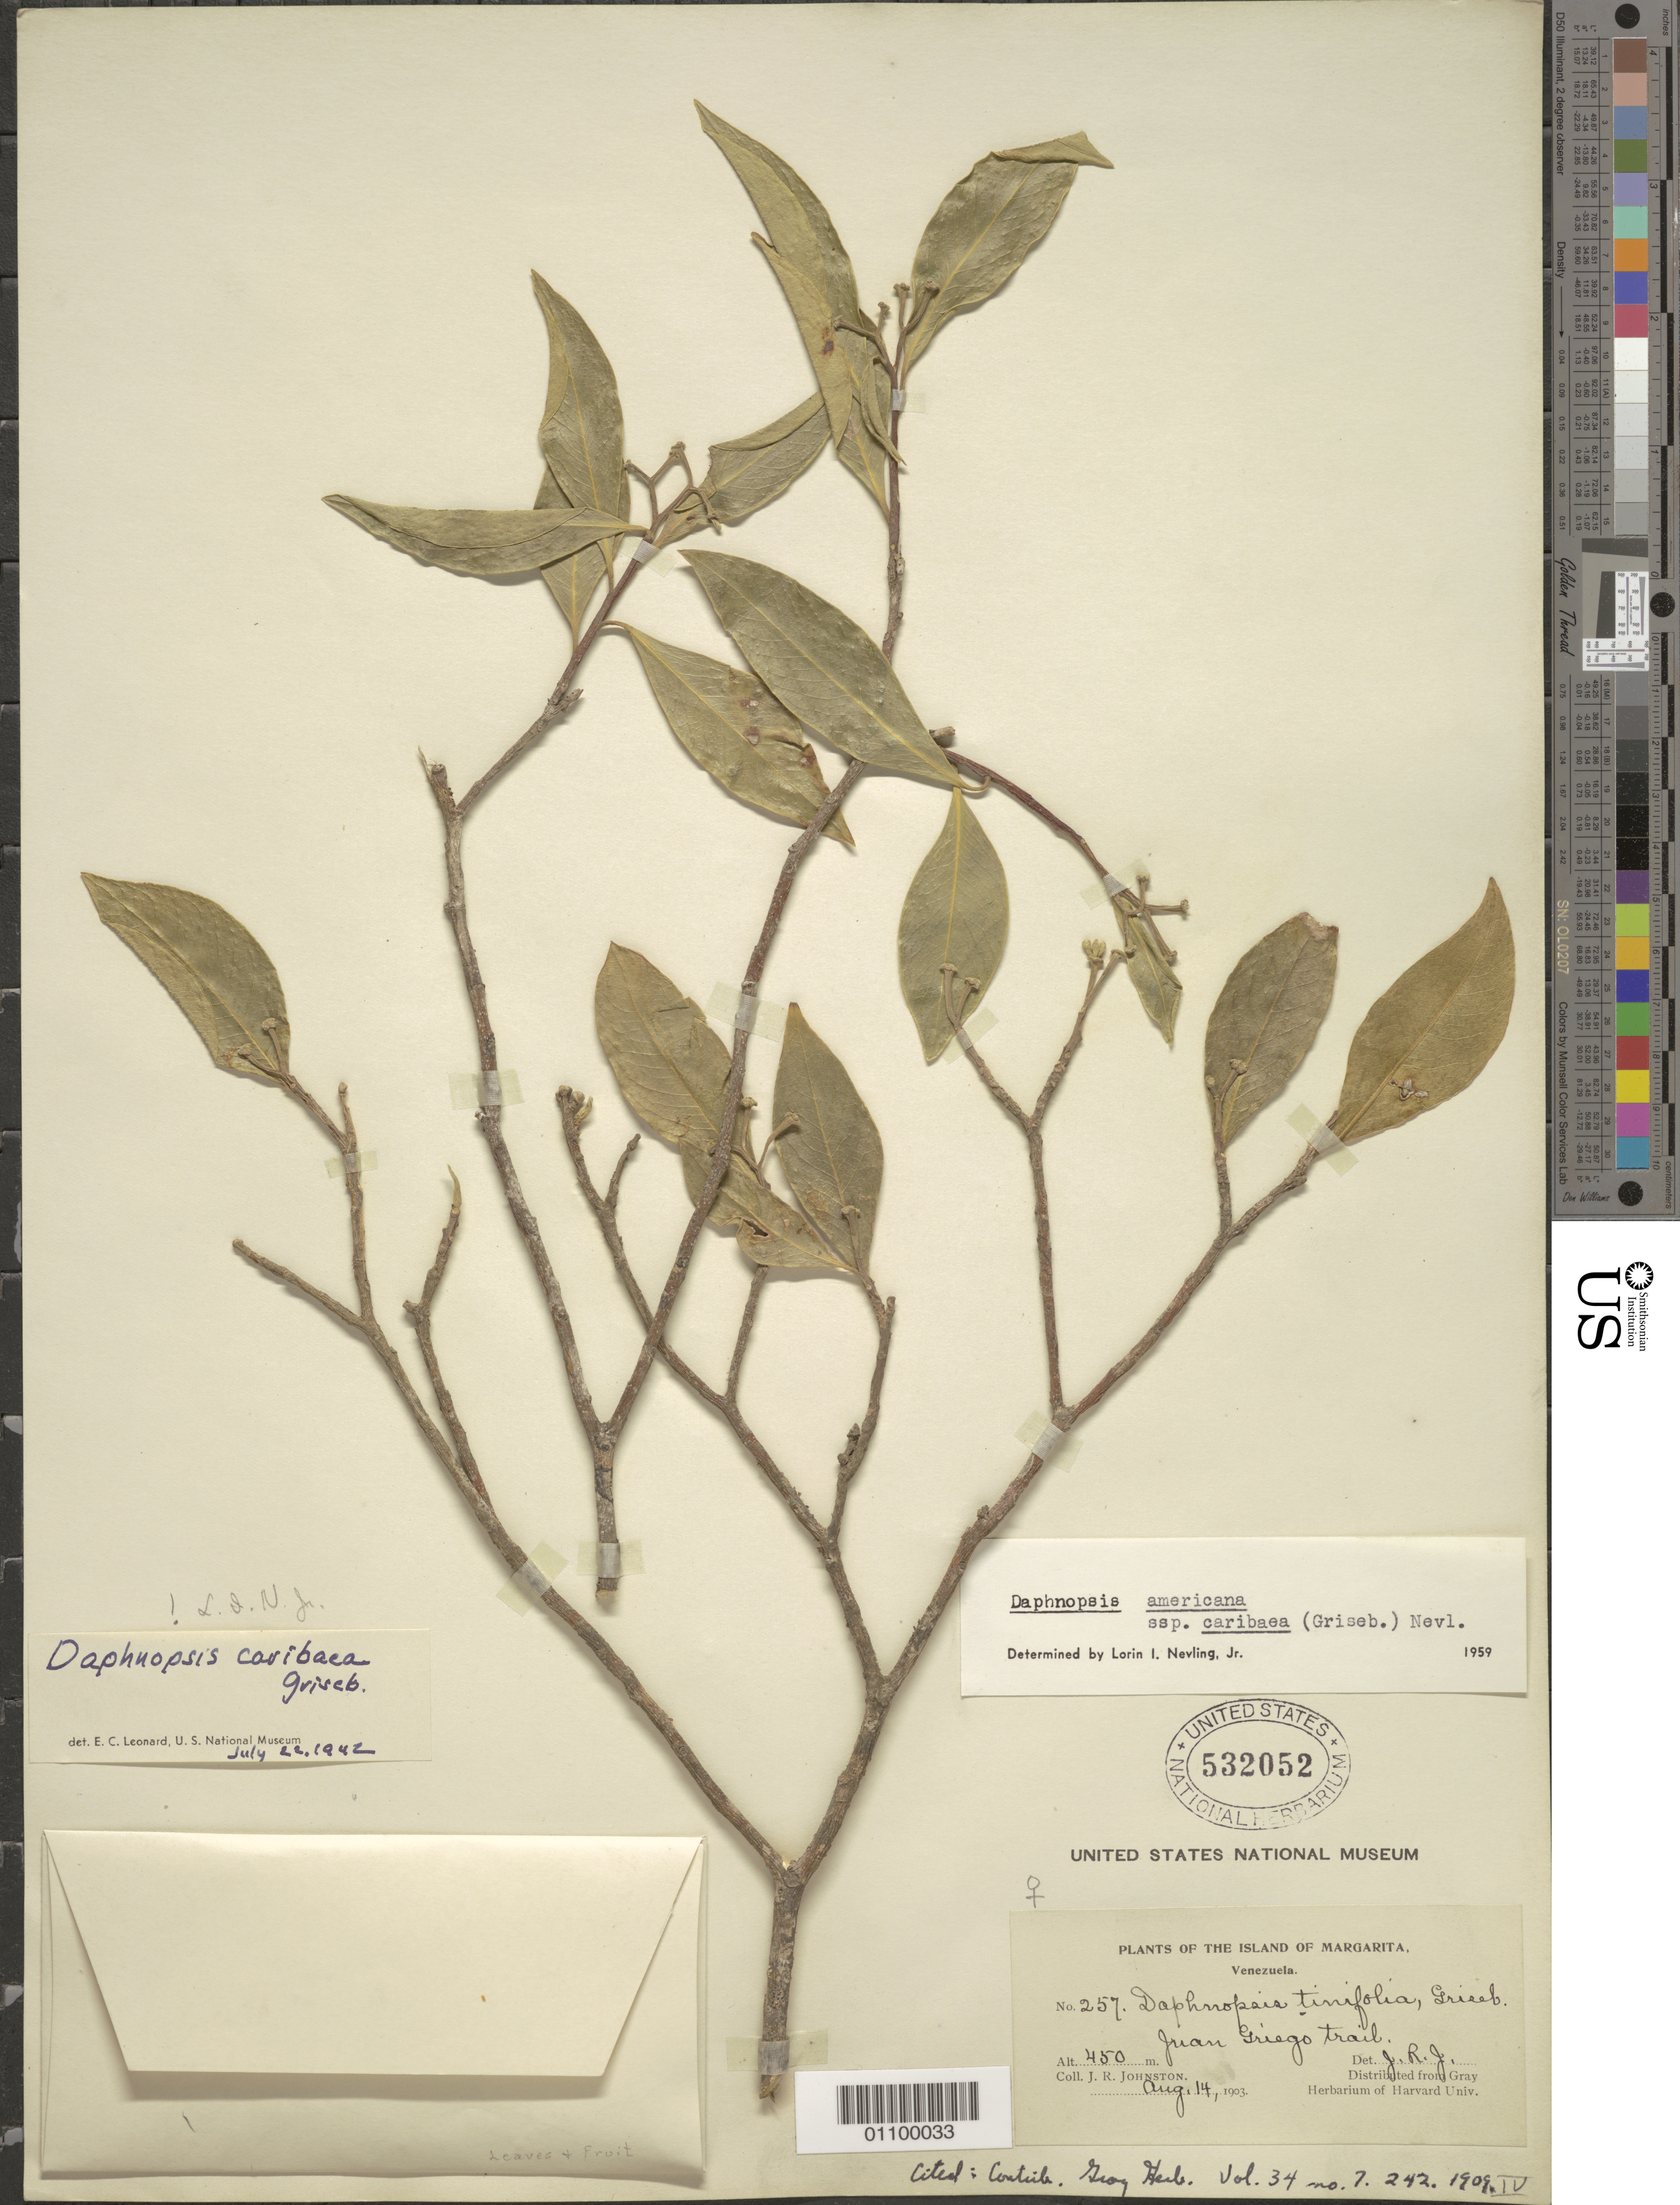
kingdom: Plantae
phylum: Tracheophyta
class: Magnoliopsida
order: Malvales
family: Thymelaeaceae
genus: Daphnopsis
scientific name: Daphnopsis americana subsp. caribaea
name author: (Griseb.) Nevling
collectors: J. Johnston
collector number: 257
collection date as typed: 14 Aug 1903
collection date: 1903-08-14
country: Venezuela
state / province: Nueva Esparta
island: Margarita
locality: Juan Griego trail.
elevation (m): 450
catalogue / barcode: US 532052